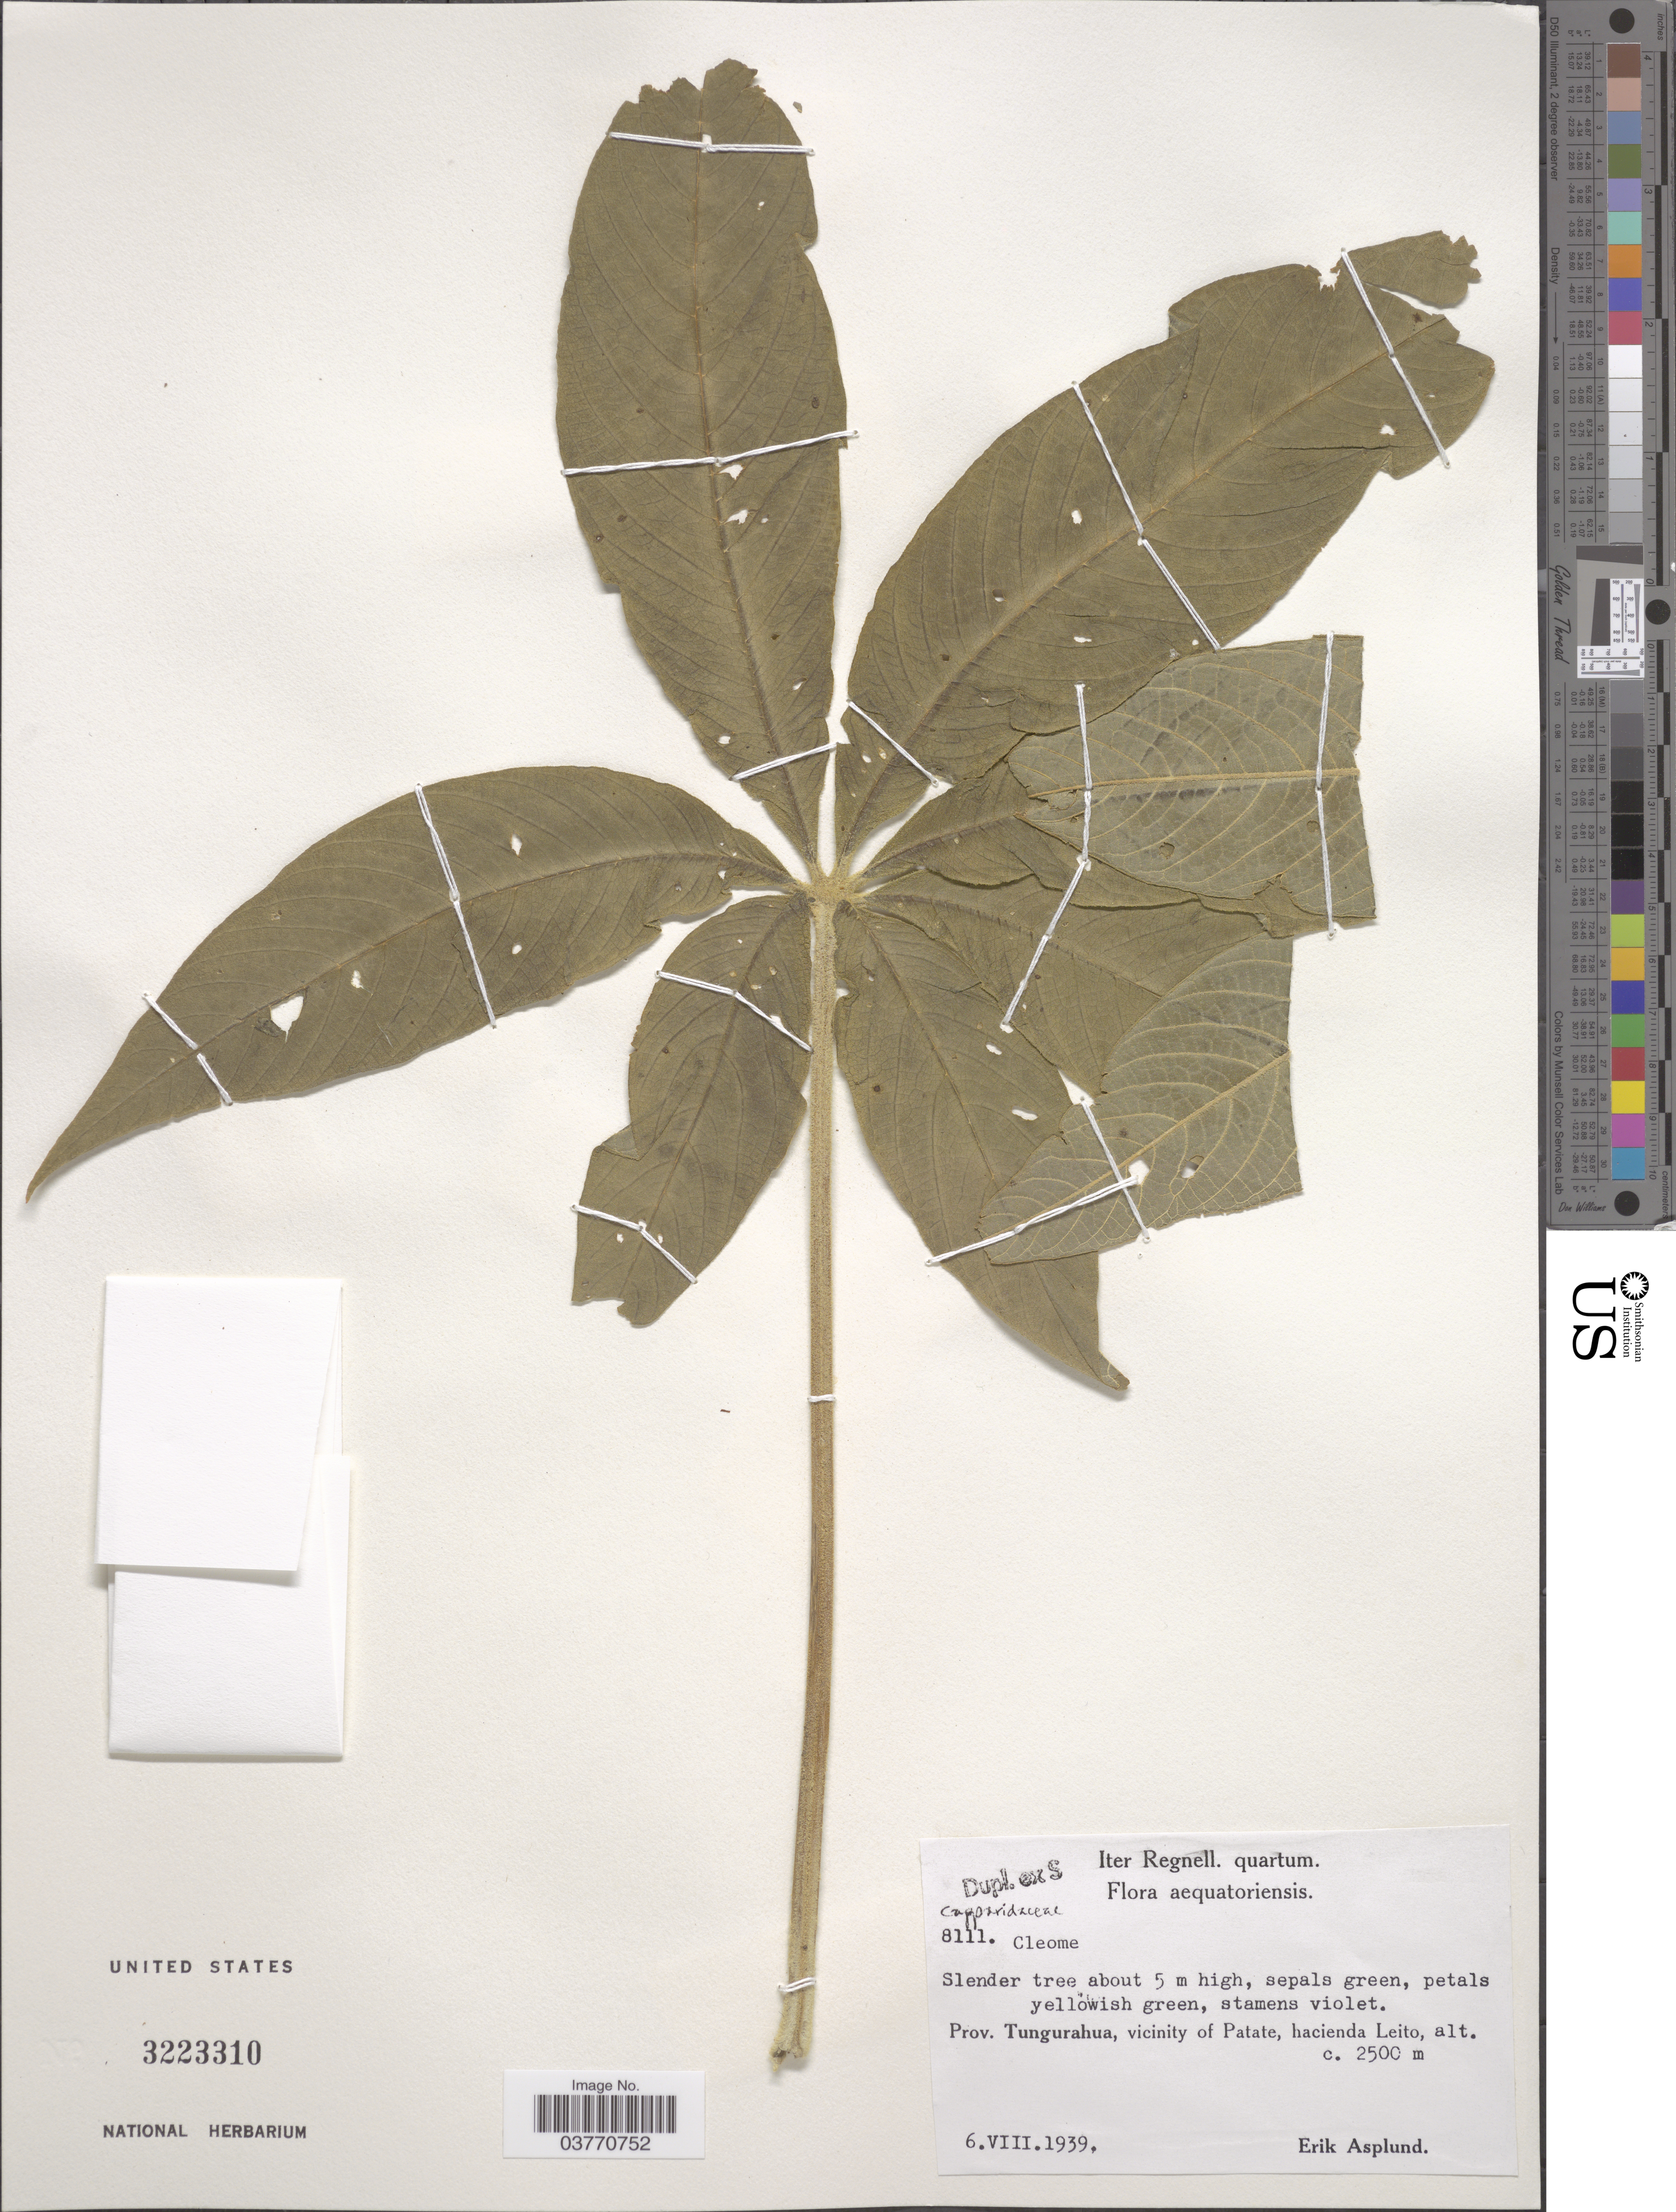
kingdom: Plantae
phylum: Tracheophyta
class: Magnoliopsida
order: Brassicales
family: Cleomaceae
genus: Andinocleome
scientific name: Andinocleome anomala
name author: (Kunth) Iltis ex E.M. McGinty & Roalson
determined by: Strong, Mark T., (BOT), Smithsonian Institution - National Museum of Natural History (UNITED STATES)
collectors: E. Asplund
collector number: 8111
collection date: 1939-08-06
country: Ecuador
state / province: Tungurahua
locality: Aequatoriensis. Prov. Tungurahua, vicinity of Patate, hacienda Leito.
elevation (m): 2500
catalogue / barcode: US 3223310